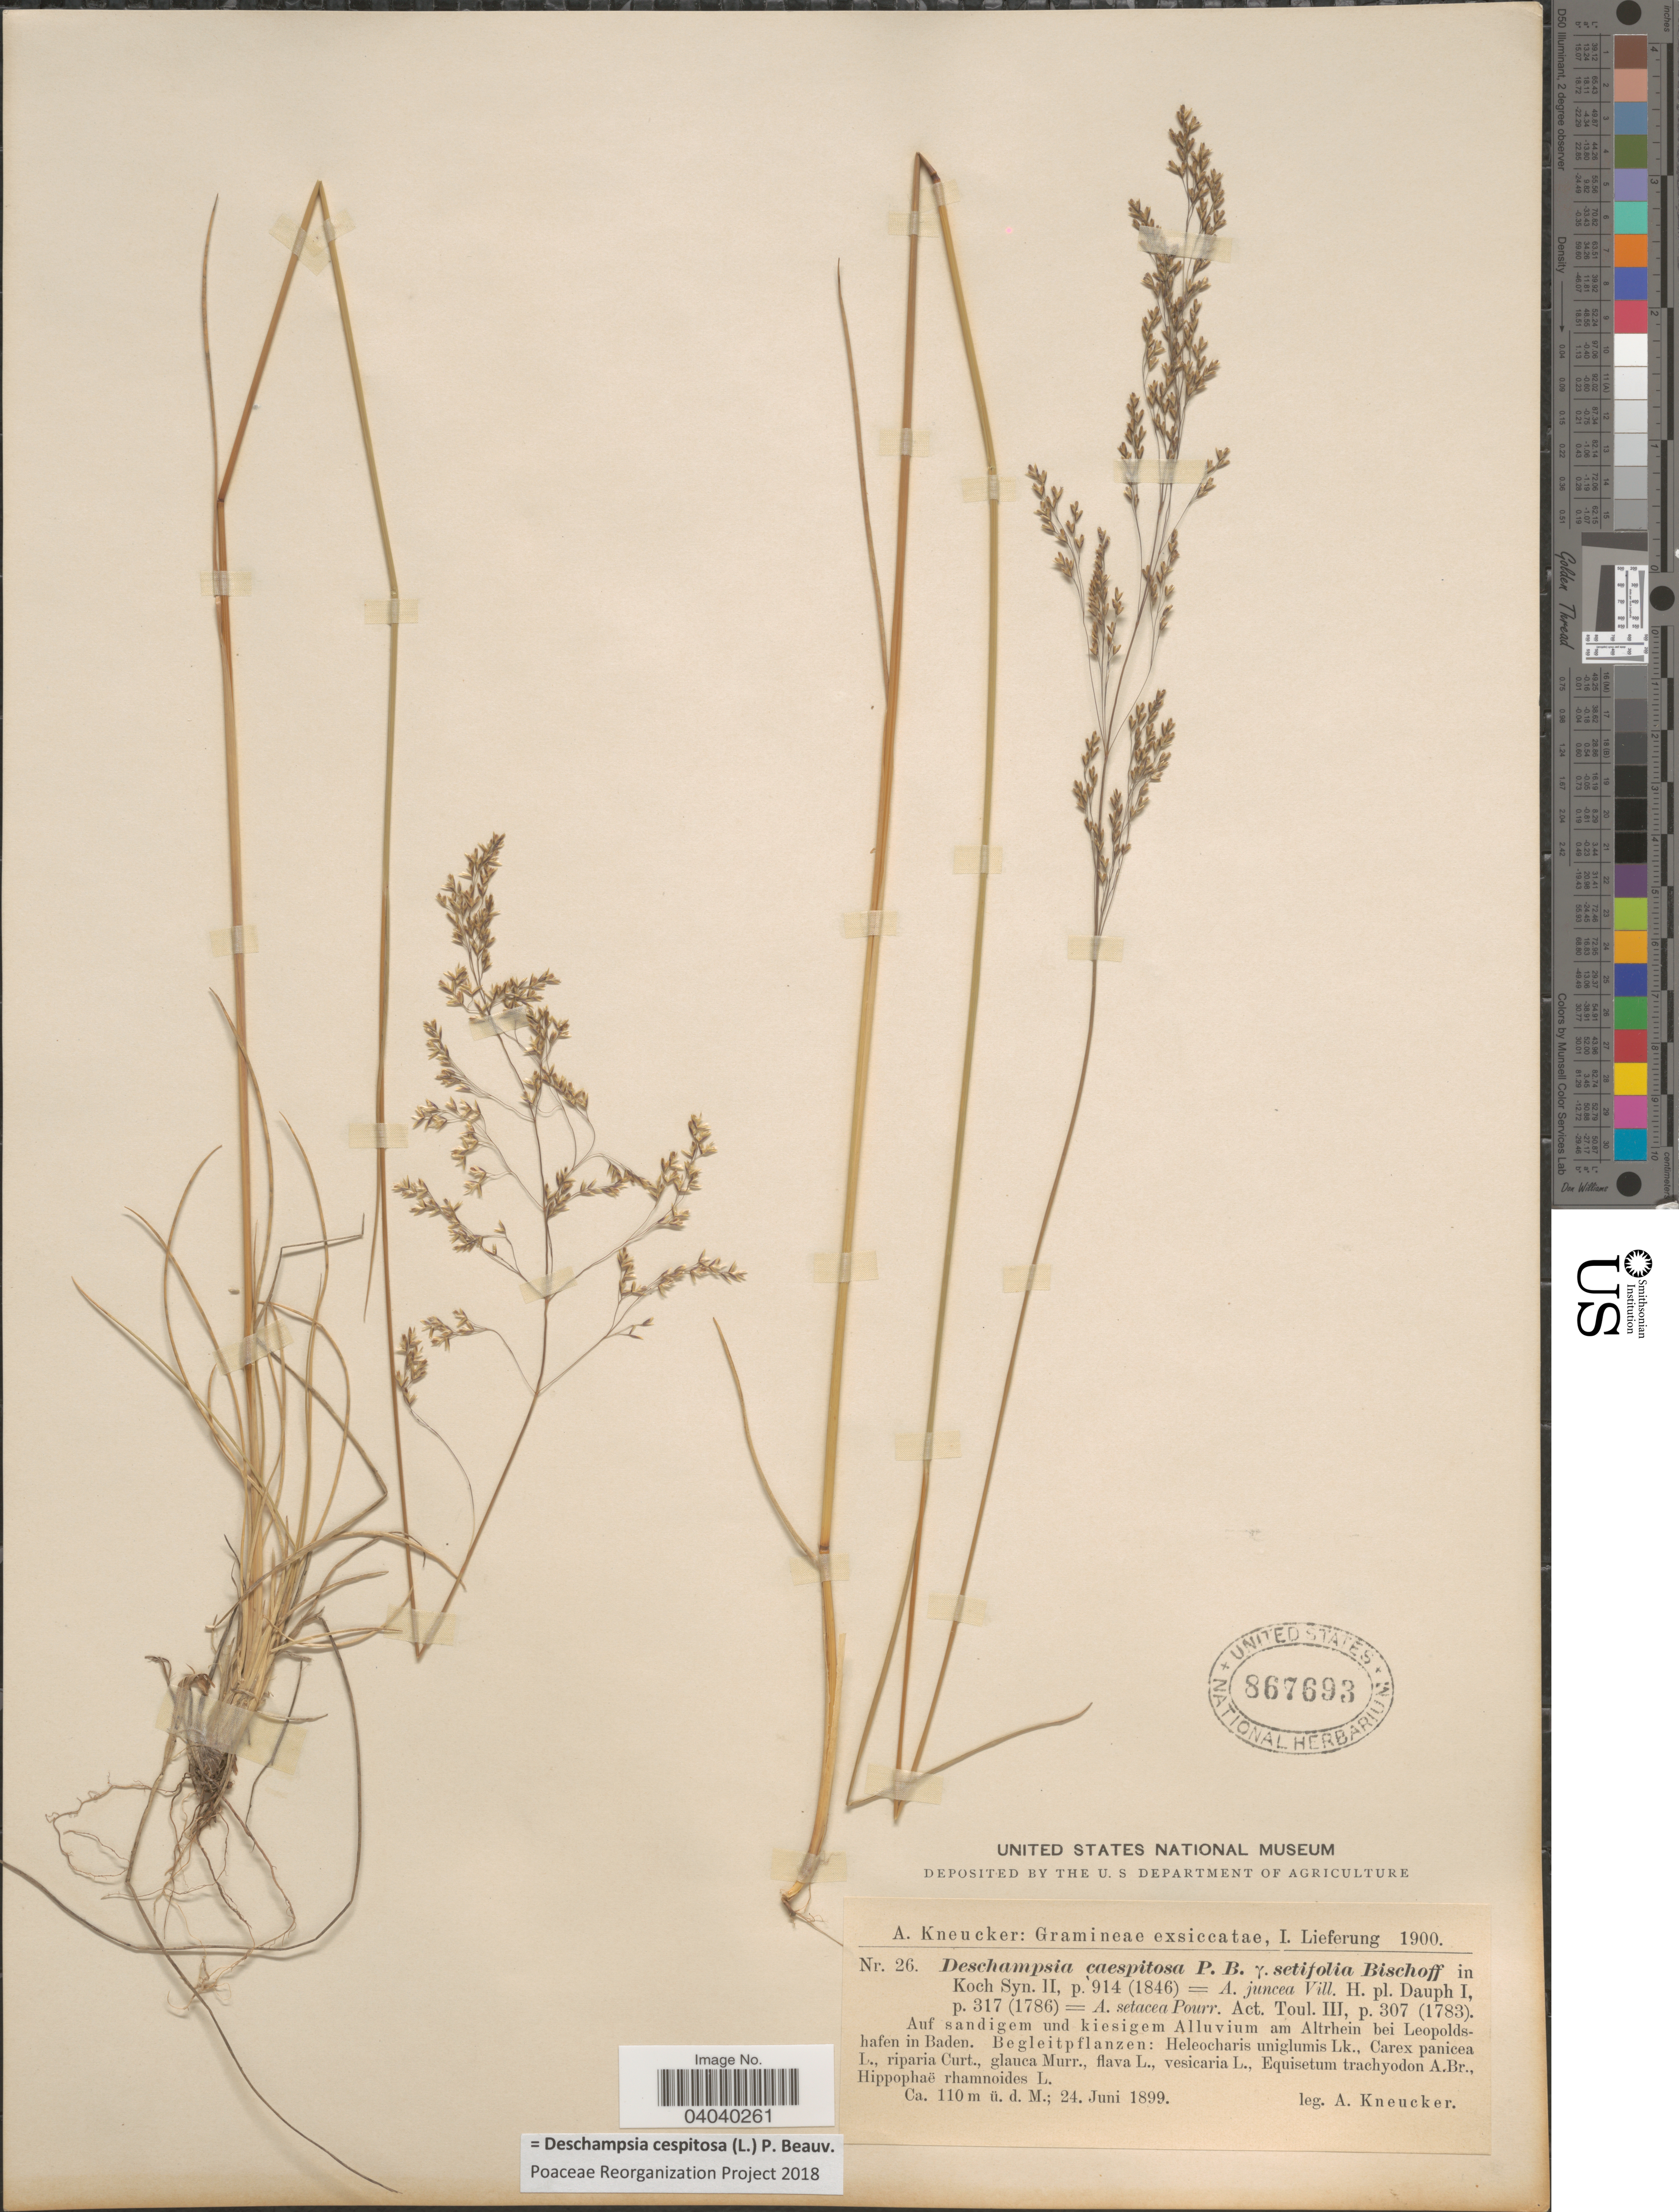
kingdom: Plantae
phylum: Tracheophyta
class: Liliopsida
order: Poales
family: Poaceae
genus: Deschampsia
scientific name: Deschampsia cespitosa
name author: (L.) P. Beauv.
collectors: A. Kneucker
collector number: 26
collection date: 1899-06-24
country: Germany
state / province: Baden-Württemberg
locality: Auf sandigem und kiesigem Alluvium am Altrhein bei Leopoldshafen in Baden.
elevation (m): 110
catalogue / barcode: US 867693